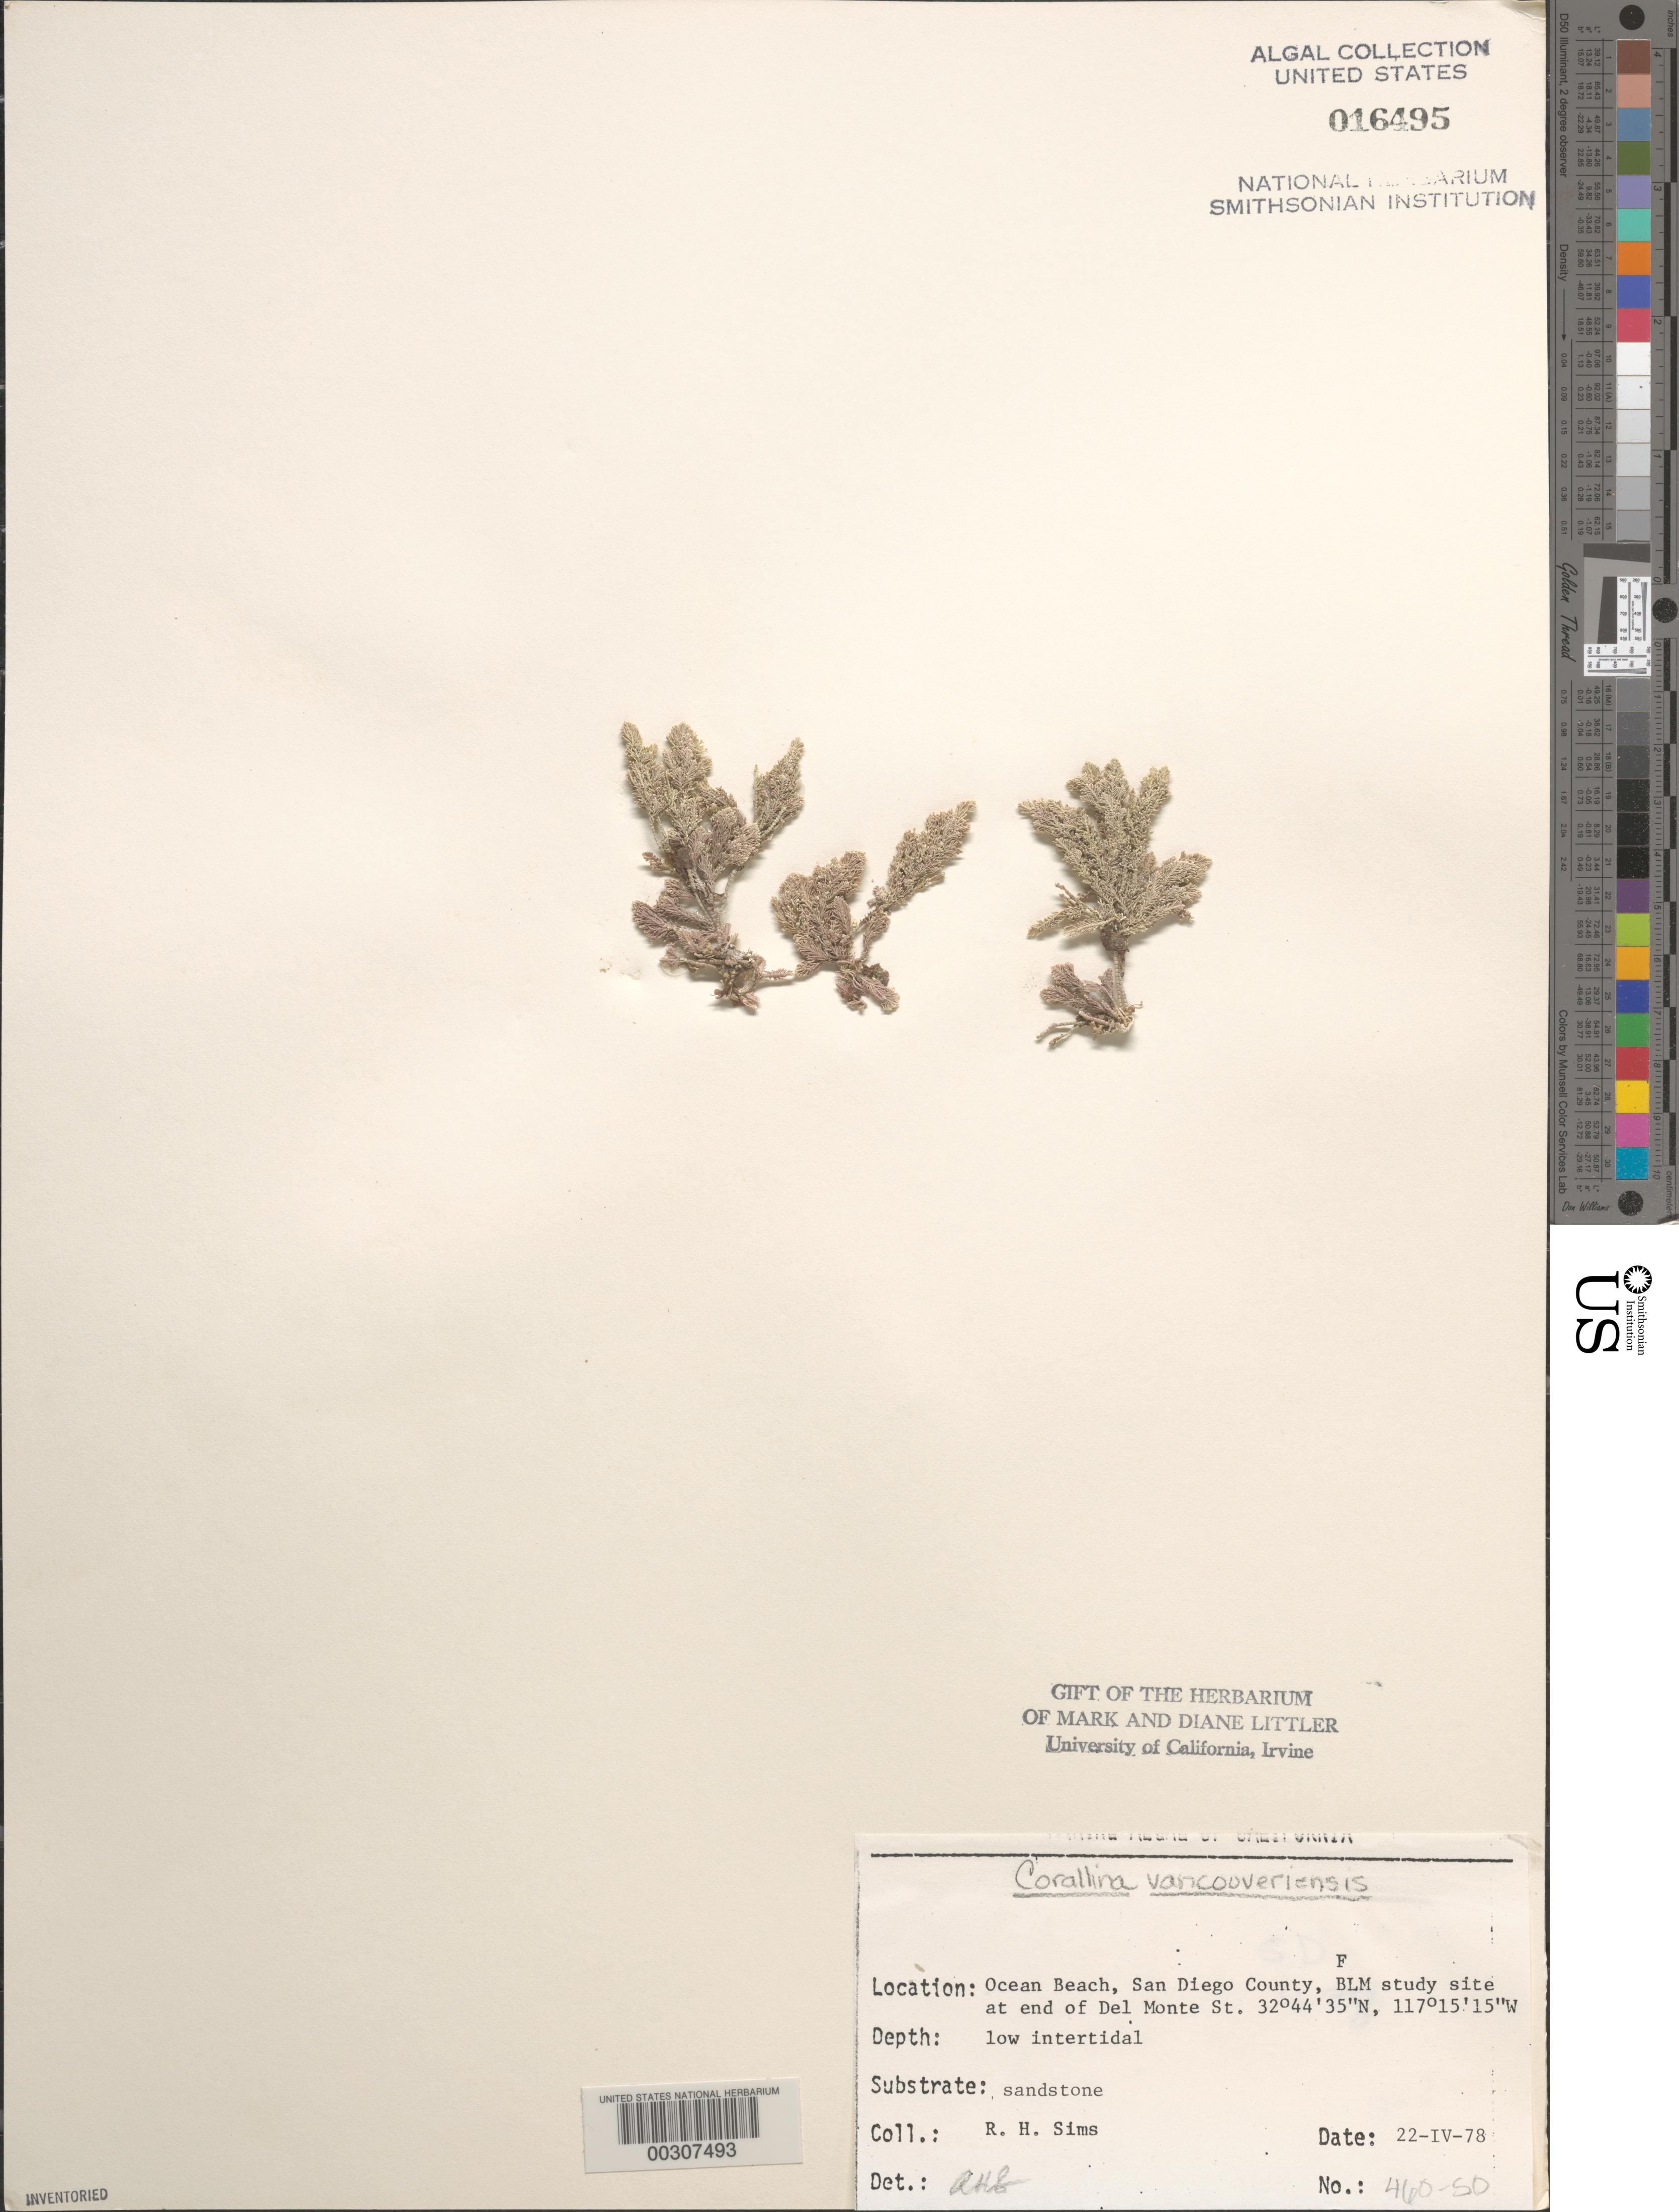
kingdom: Plantae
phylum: Rhodophyta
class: Florideophyceae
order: Corallinales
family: Corallinaceae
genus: Corallina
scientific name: Corallina vancouveriensis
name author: Yendo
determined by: Sims, Robert H.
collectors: R. H. Sims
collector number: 460-sd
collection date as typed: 22 Apr 1978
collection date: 1978-04-22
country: United States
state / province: California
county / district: San Diego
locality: Ocean Beach, end of Del Monte Street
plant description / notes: BLM-SOCALBIGHT Rocky Intertidal Survey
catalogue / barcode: US 16495